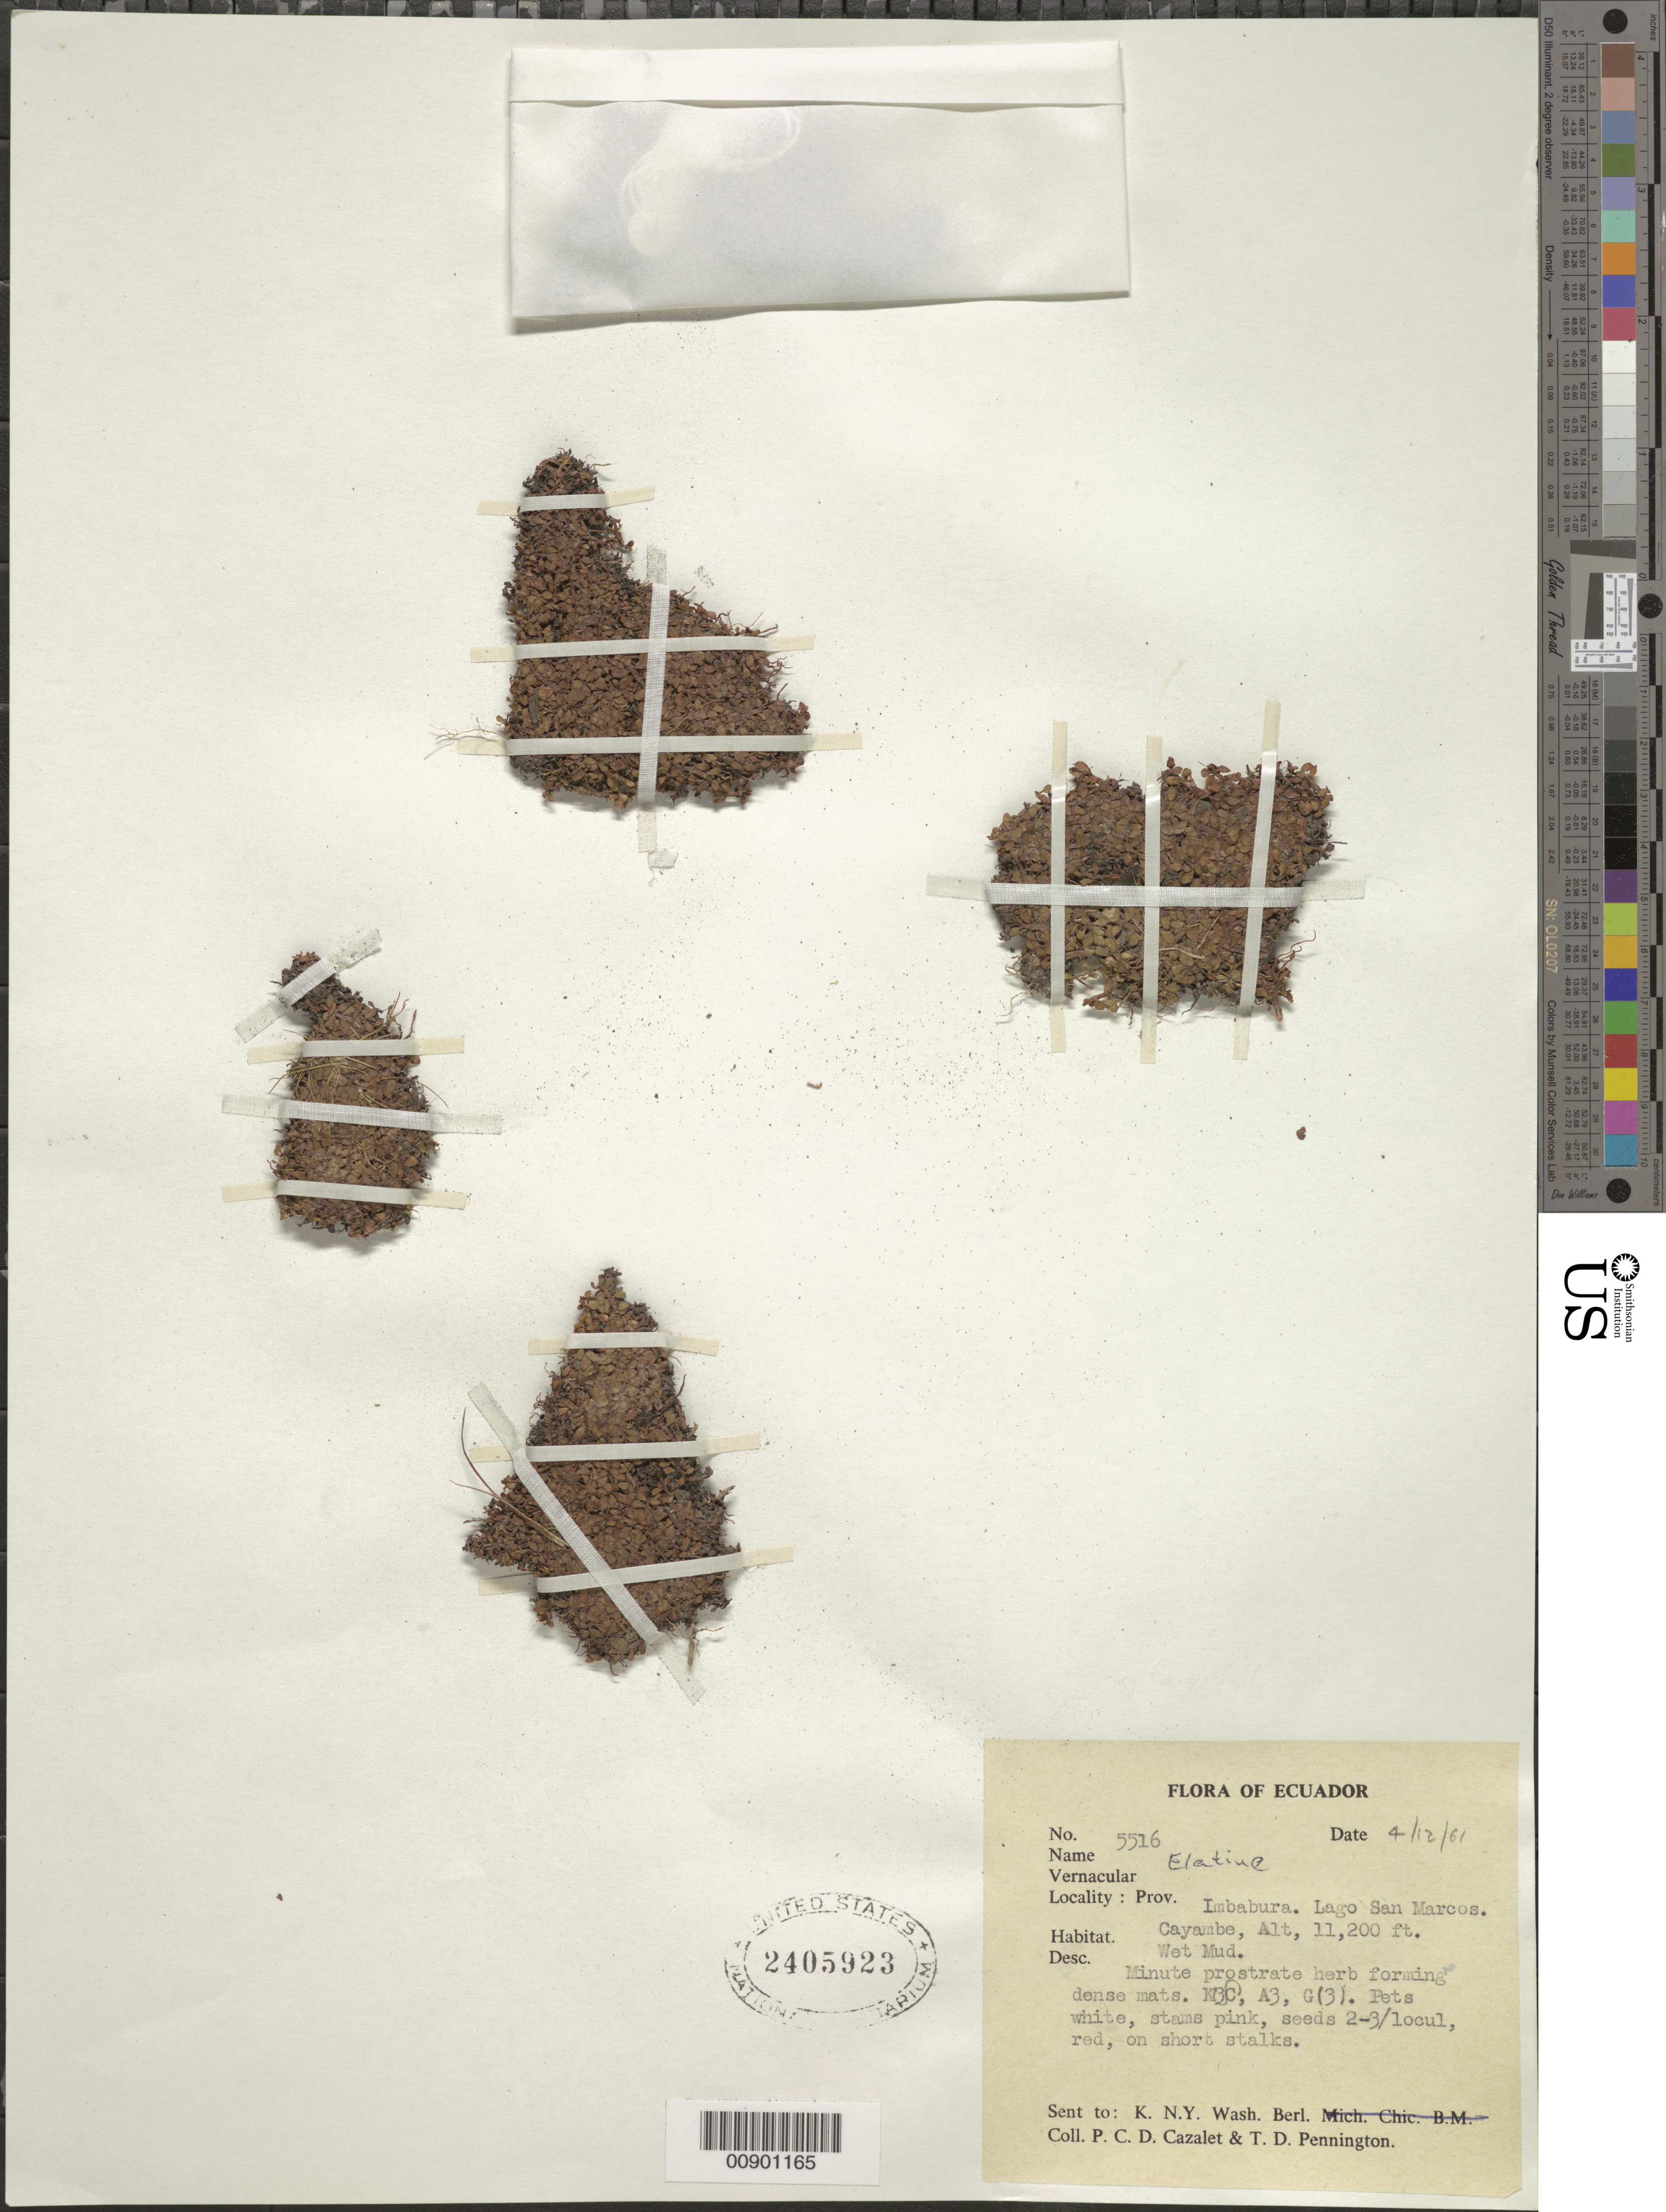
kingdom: Plantae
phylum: Tracheophyta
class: Magnoliopsida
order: Malpighiales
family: Elatinaceae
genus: Elatine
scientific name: Elatine sp.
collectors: P. Cazalet & T. D. Pennington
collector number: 5516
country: Ecuador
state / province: Imbabura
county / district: Lago San Marcos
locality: Cayambe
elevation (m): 3414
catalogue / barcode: US 2405923